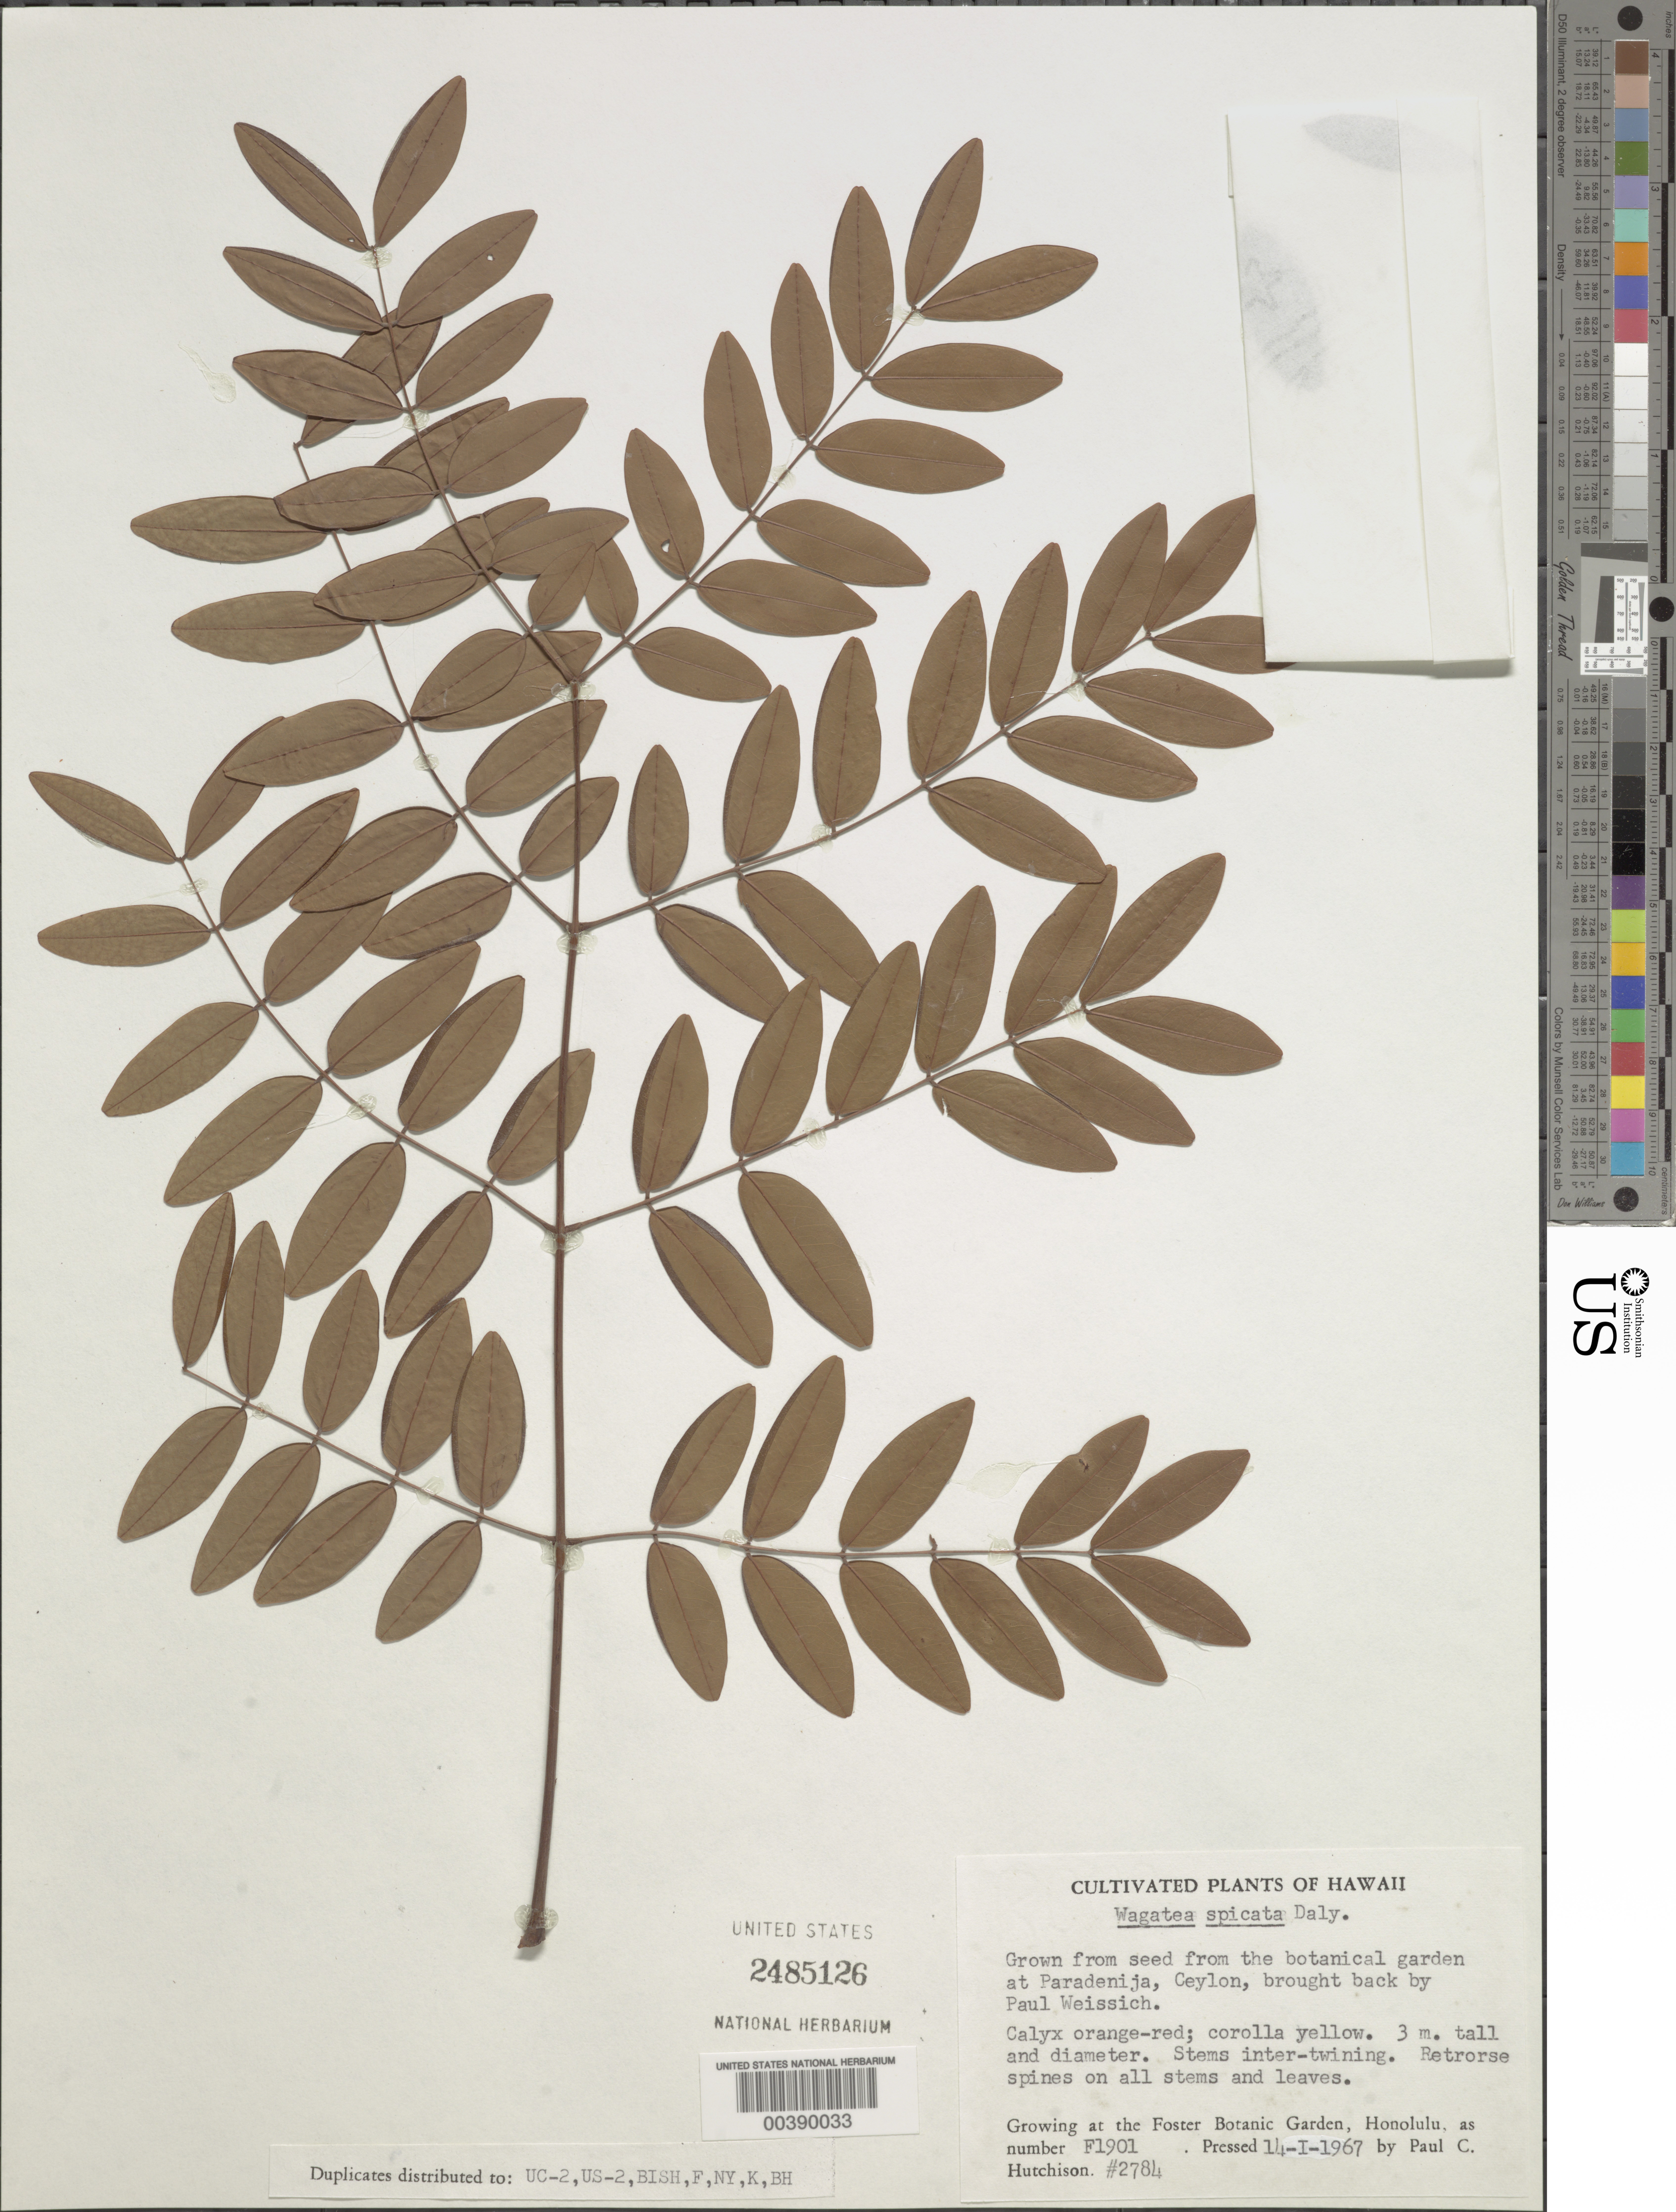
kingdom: Plantae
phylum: Tracheophyta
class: Magnoliopsida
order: Fabales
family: Fabaceae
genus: Moullava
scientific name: Moullava spicata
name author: (Dalzell ex Wight) Nicolson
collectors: P. C. Hutchison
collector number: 2784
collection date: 1967-01-14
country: United States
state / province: Hawaii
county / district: Honolulu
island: Oahu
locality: Foster Botanic Garden, Honolulu.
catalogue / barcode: US 2485126